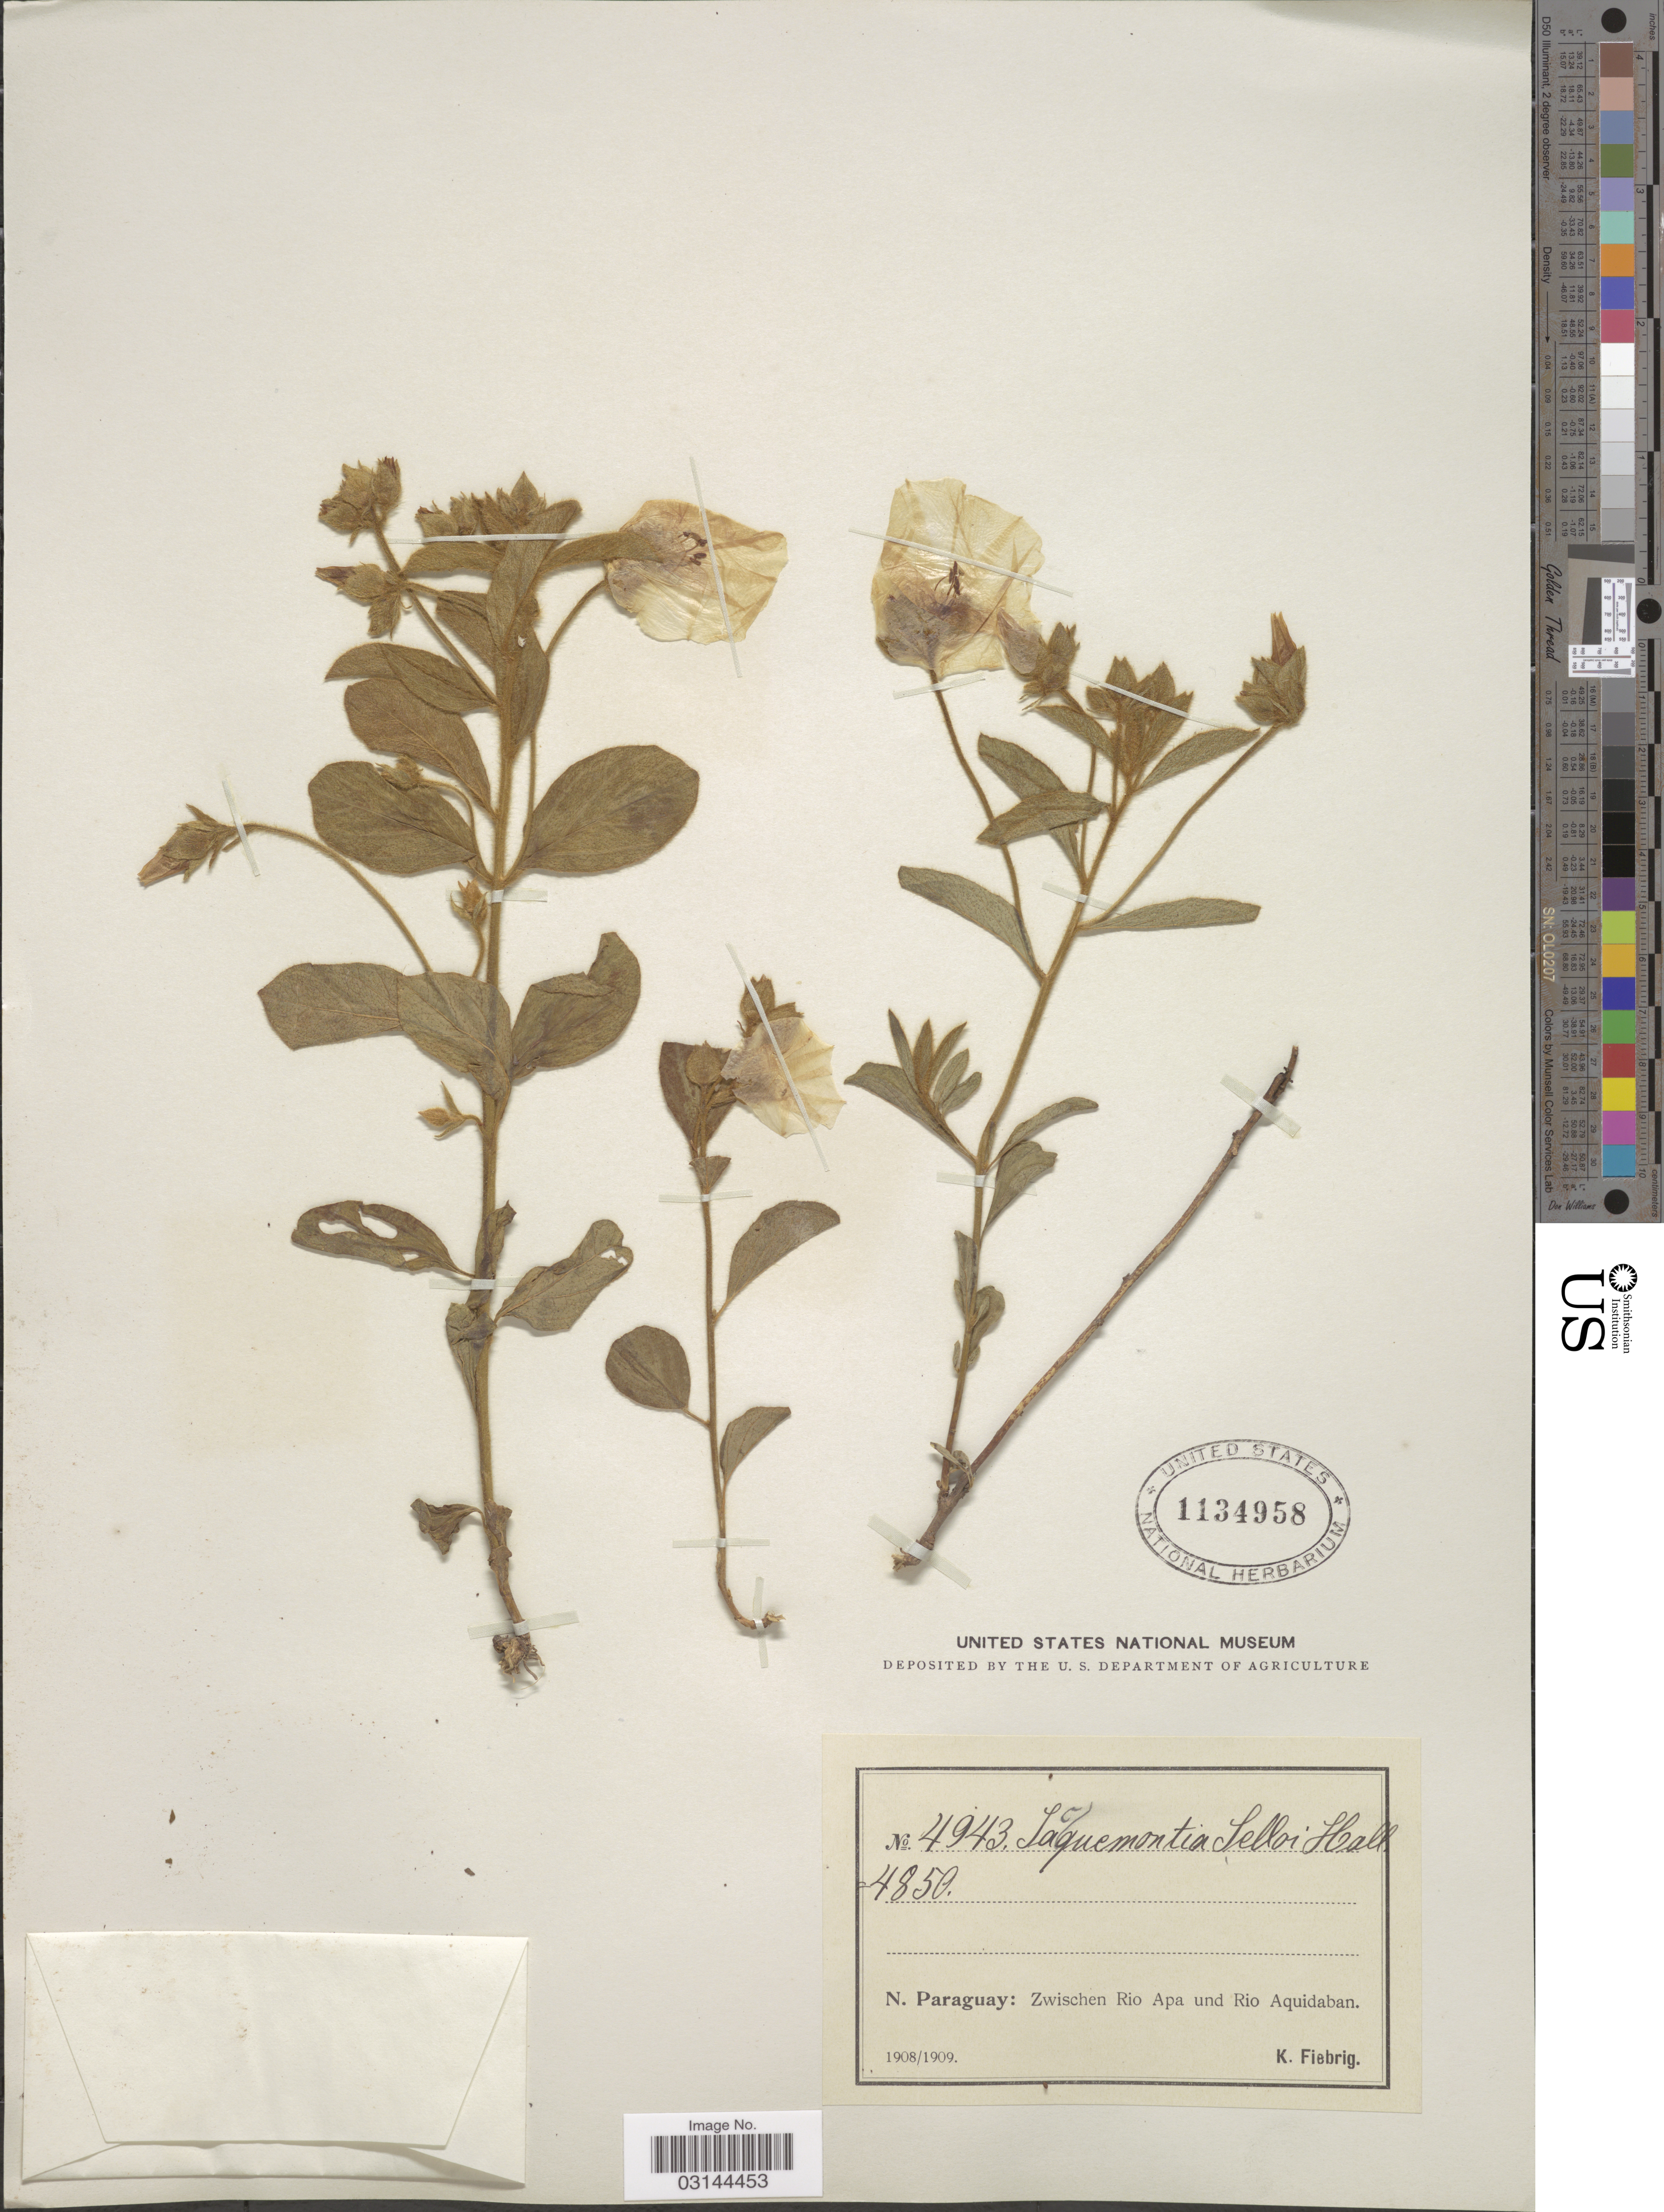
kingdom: Plantae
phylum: Tracheophyta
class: Magnoliopsida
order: Solanales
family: Convolvulaceae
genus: Jacquemontia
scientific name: Jacquemontia selloi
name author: (Meisn.) Hallier f.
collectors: K. Fiebrig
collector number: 4943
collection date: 1908/1909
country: Paraguay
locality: N. Paraguay: Zwischen Rio Apa und Rio Aquidaban.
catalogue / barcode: US 1134958